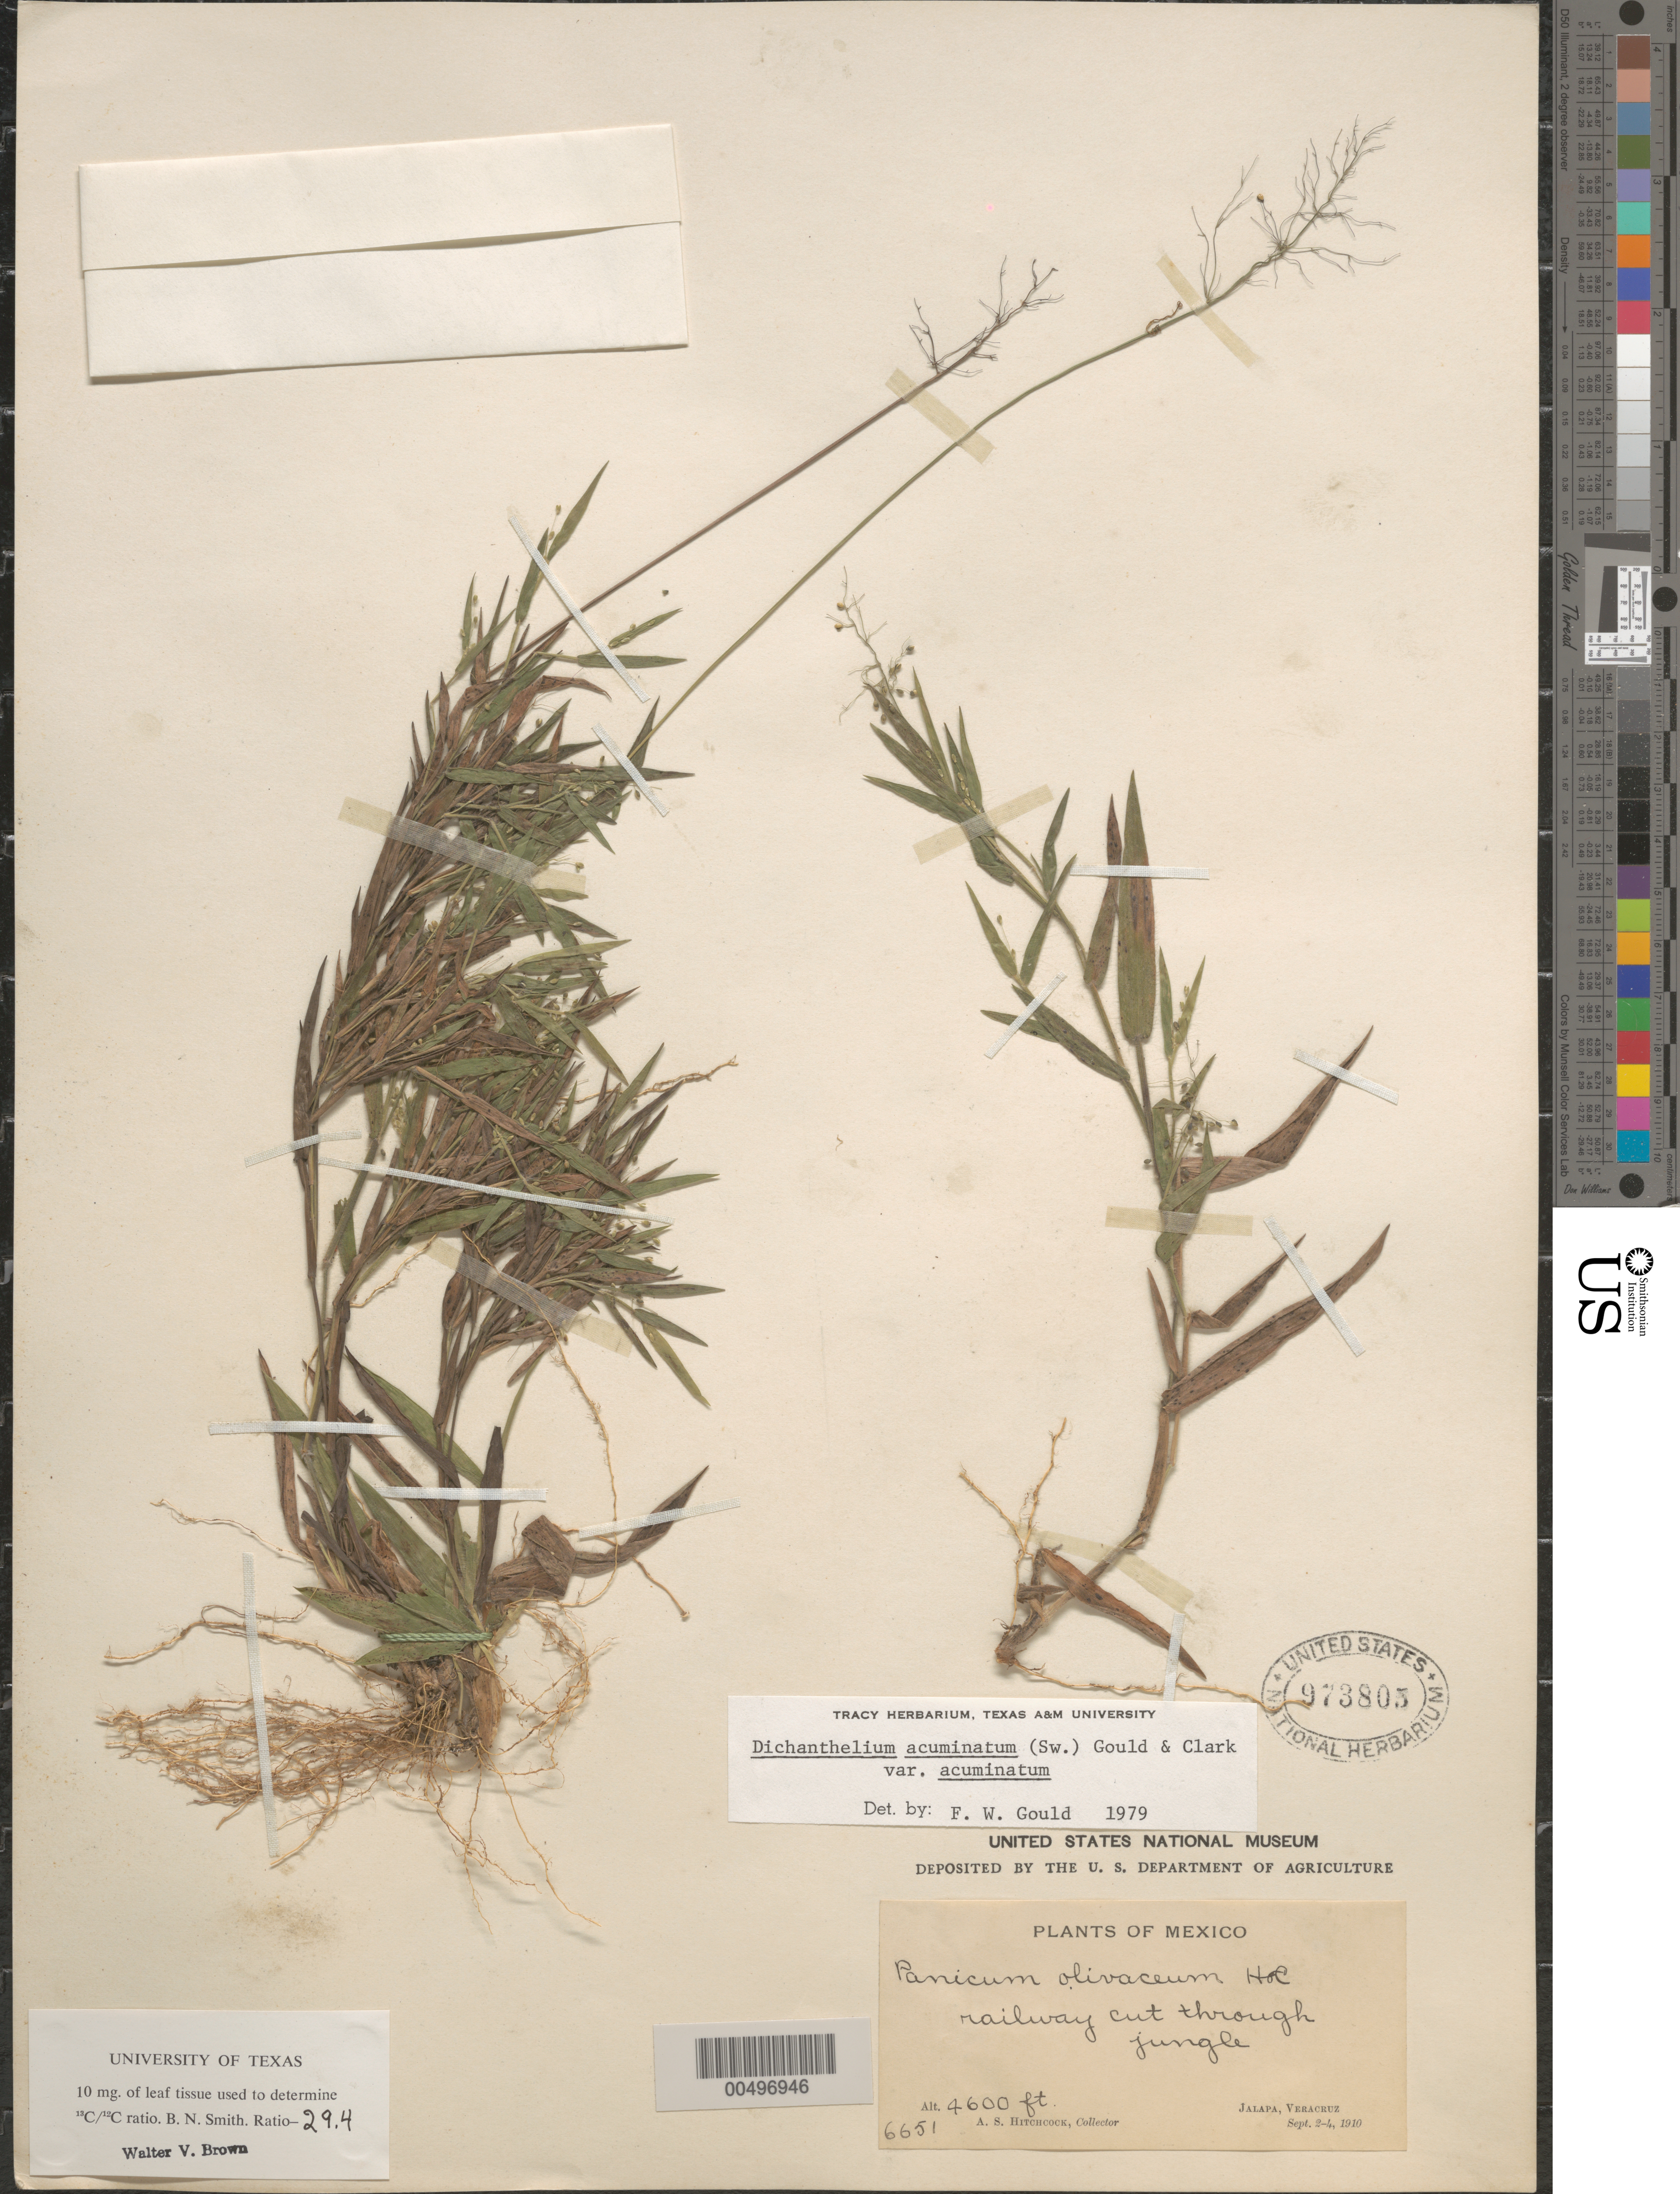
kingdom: Plantae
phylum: Tracheophyta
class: Liliopsida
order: Poales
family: Poaceae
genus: Dichanthelium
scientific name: Dichanthelium acuminatum var. acuminatum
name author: (Sw.) Gould & C.A. Clark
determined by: Gould, F. W.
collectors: A. S. Hitchcock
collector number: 6651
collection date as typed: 2 Sep 1910 to 4 Sep 1910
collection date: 1910-09-02/1910-09-04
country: Mexico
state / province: Veracruz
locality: Jalapa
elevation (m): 1402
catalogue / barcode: US 973805